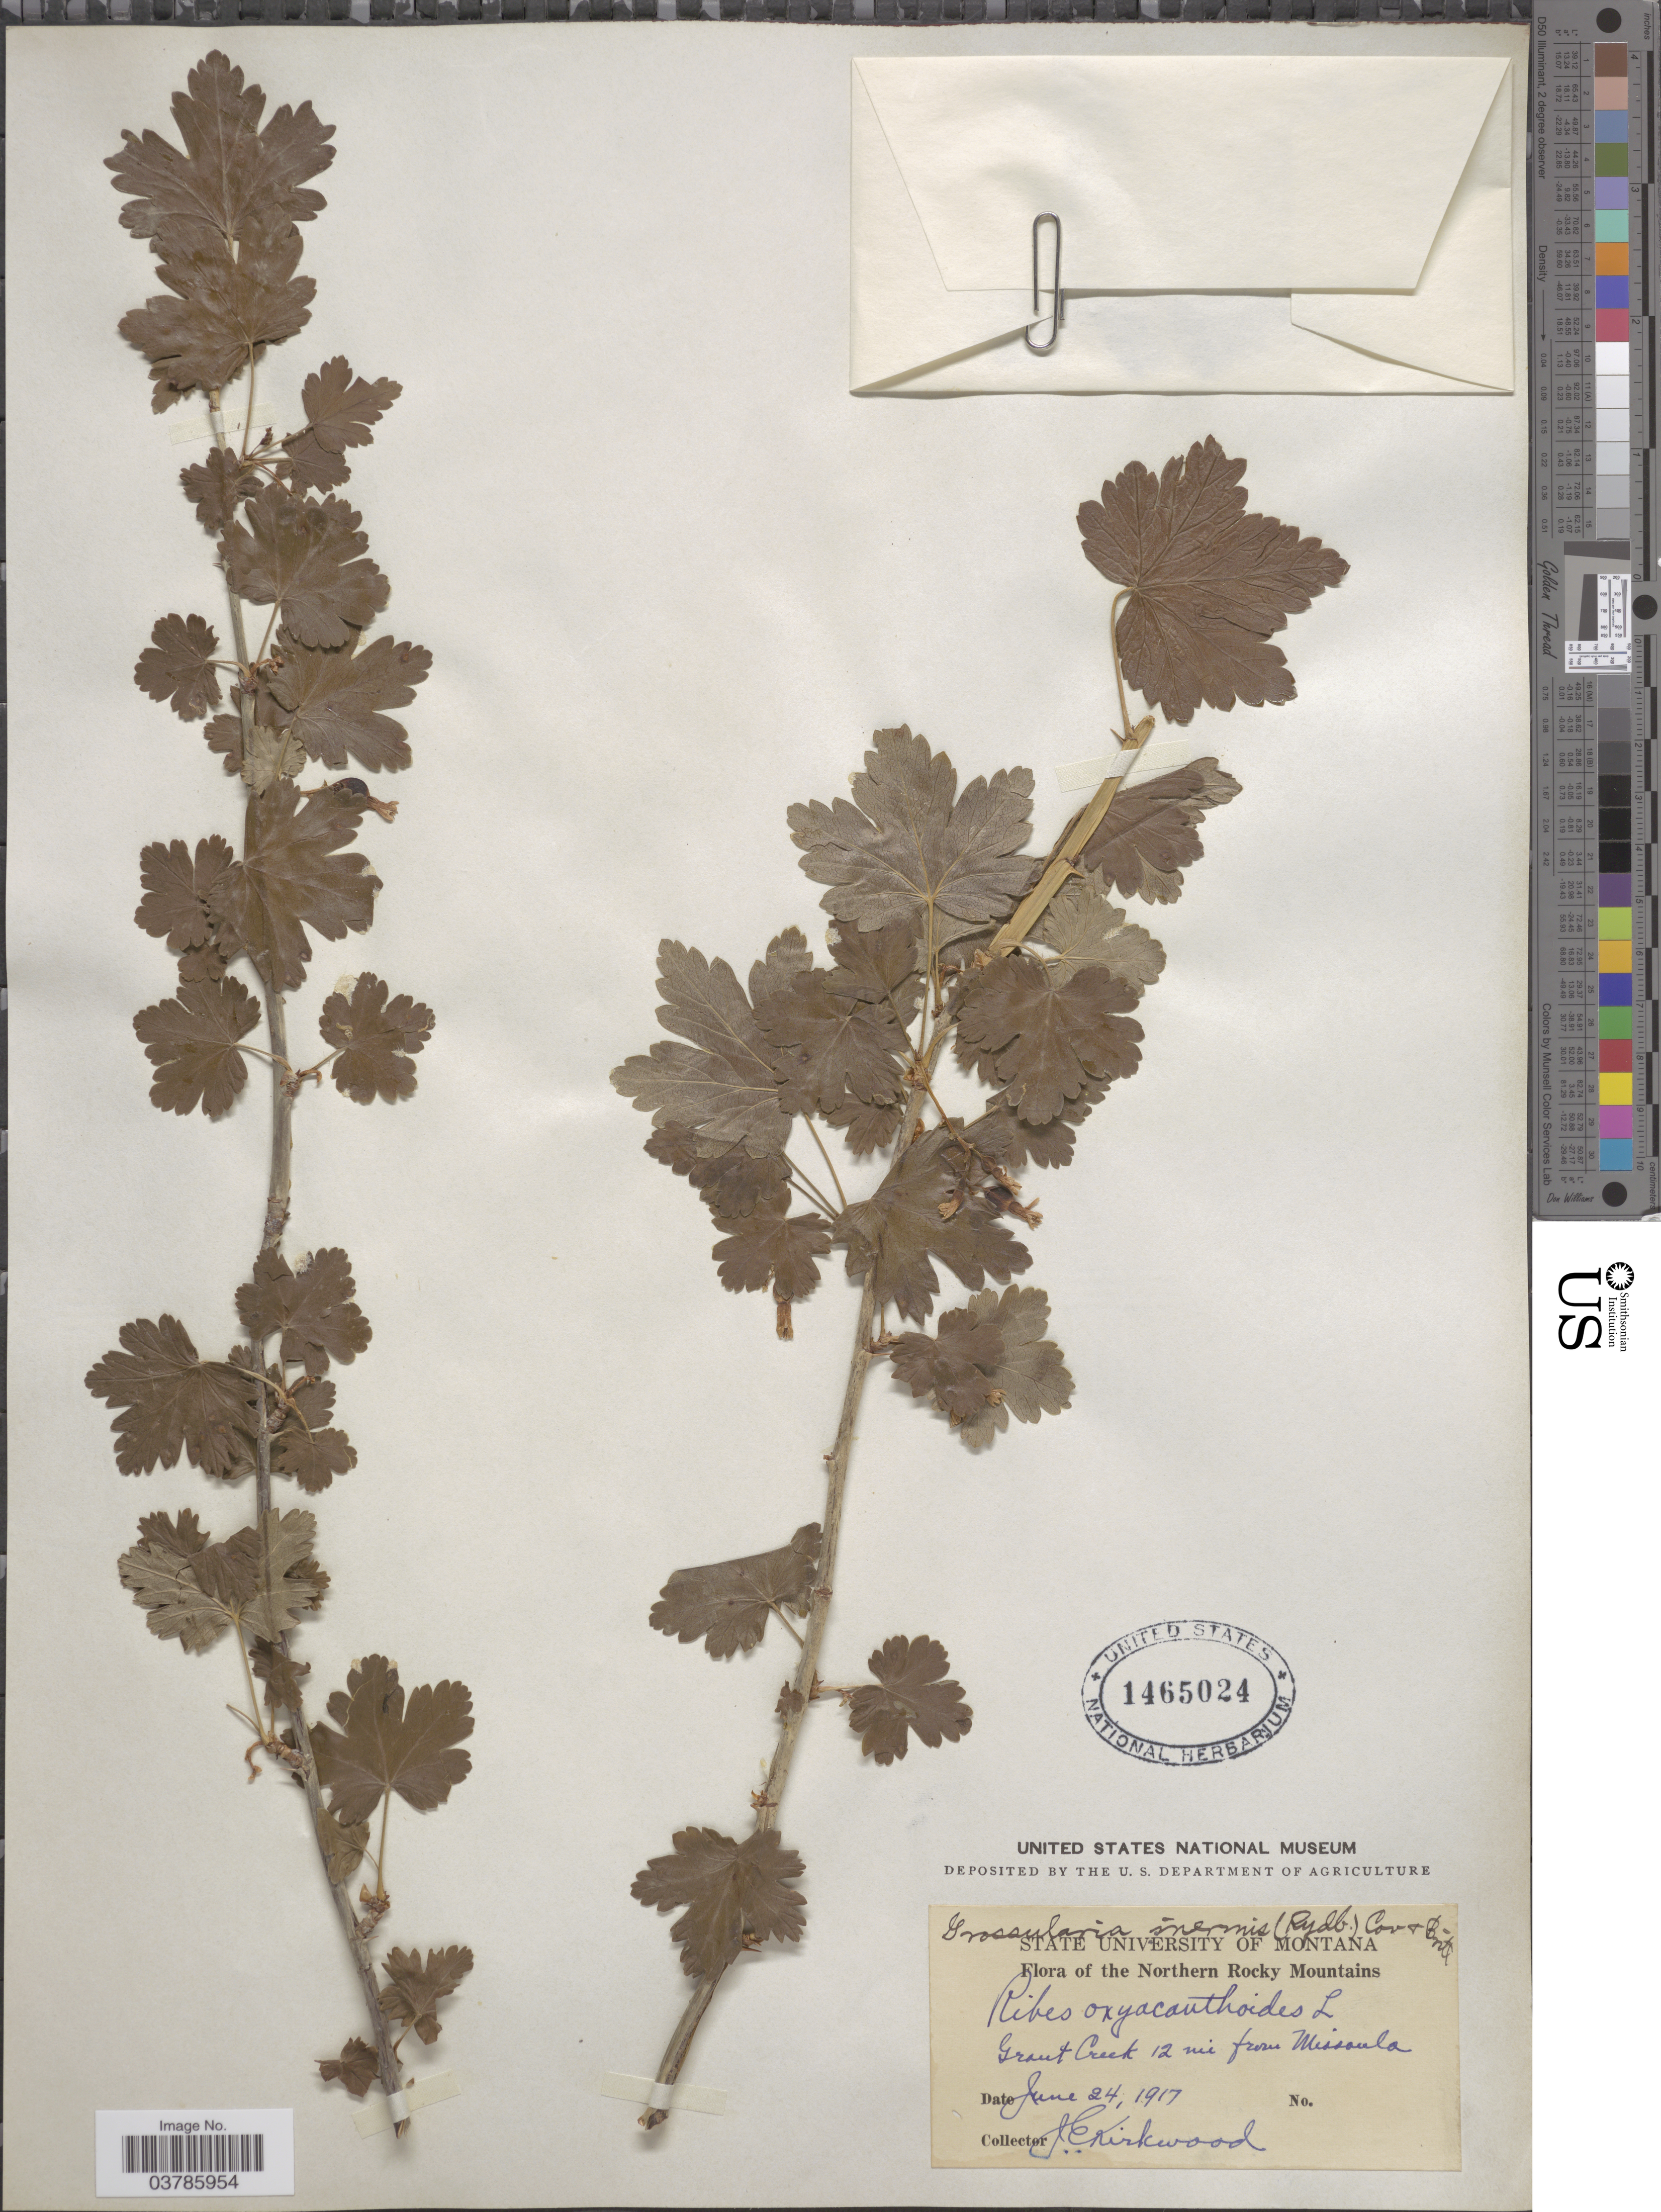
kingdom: Plantae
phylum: Tracheophyta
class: Magnoliopsida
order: Saxifragales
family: Grossulariaceae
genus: Ribes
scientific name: Ribes inerme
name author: Rydb.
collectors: J. Kirkwood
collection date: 1917-06-24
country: United States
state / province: Montana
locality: Northern Rocky Mountains. Grant Creek 12 mi from Missoula.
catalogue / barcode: US 1465024